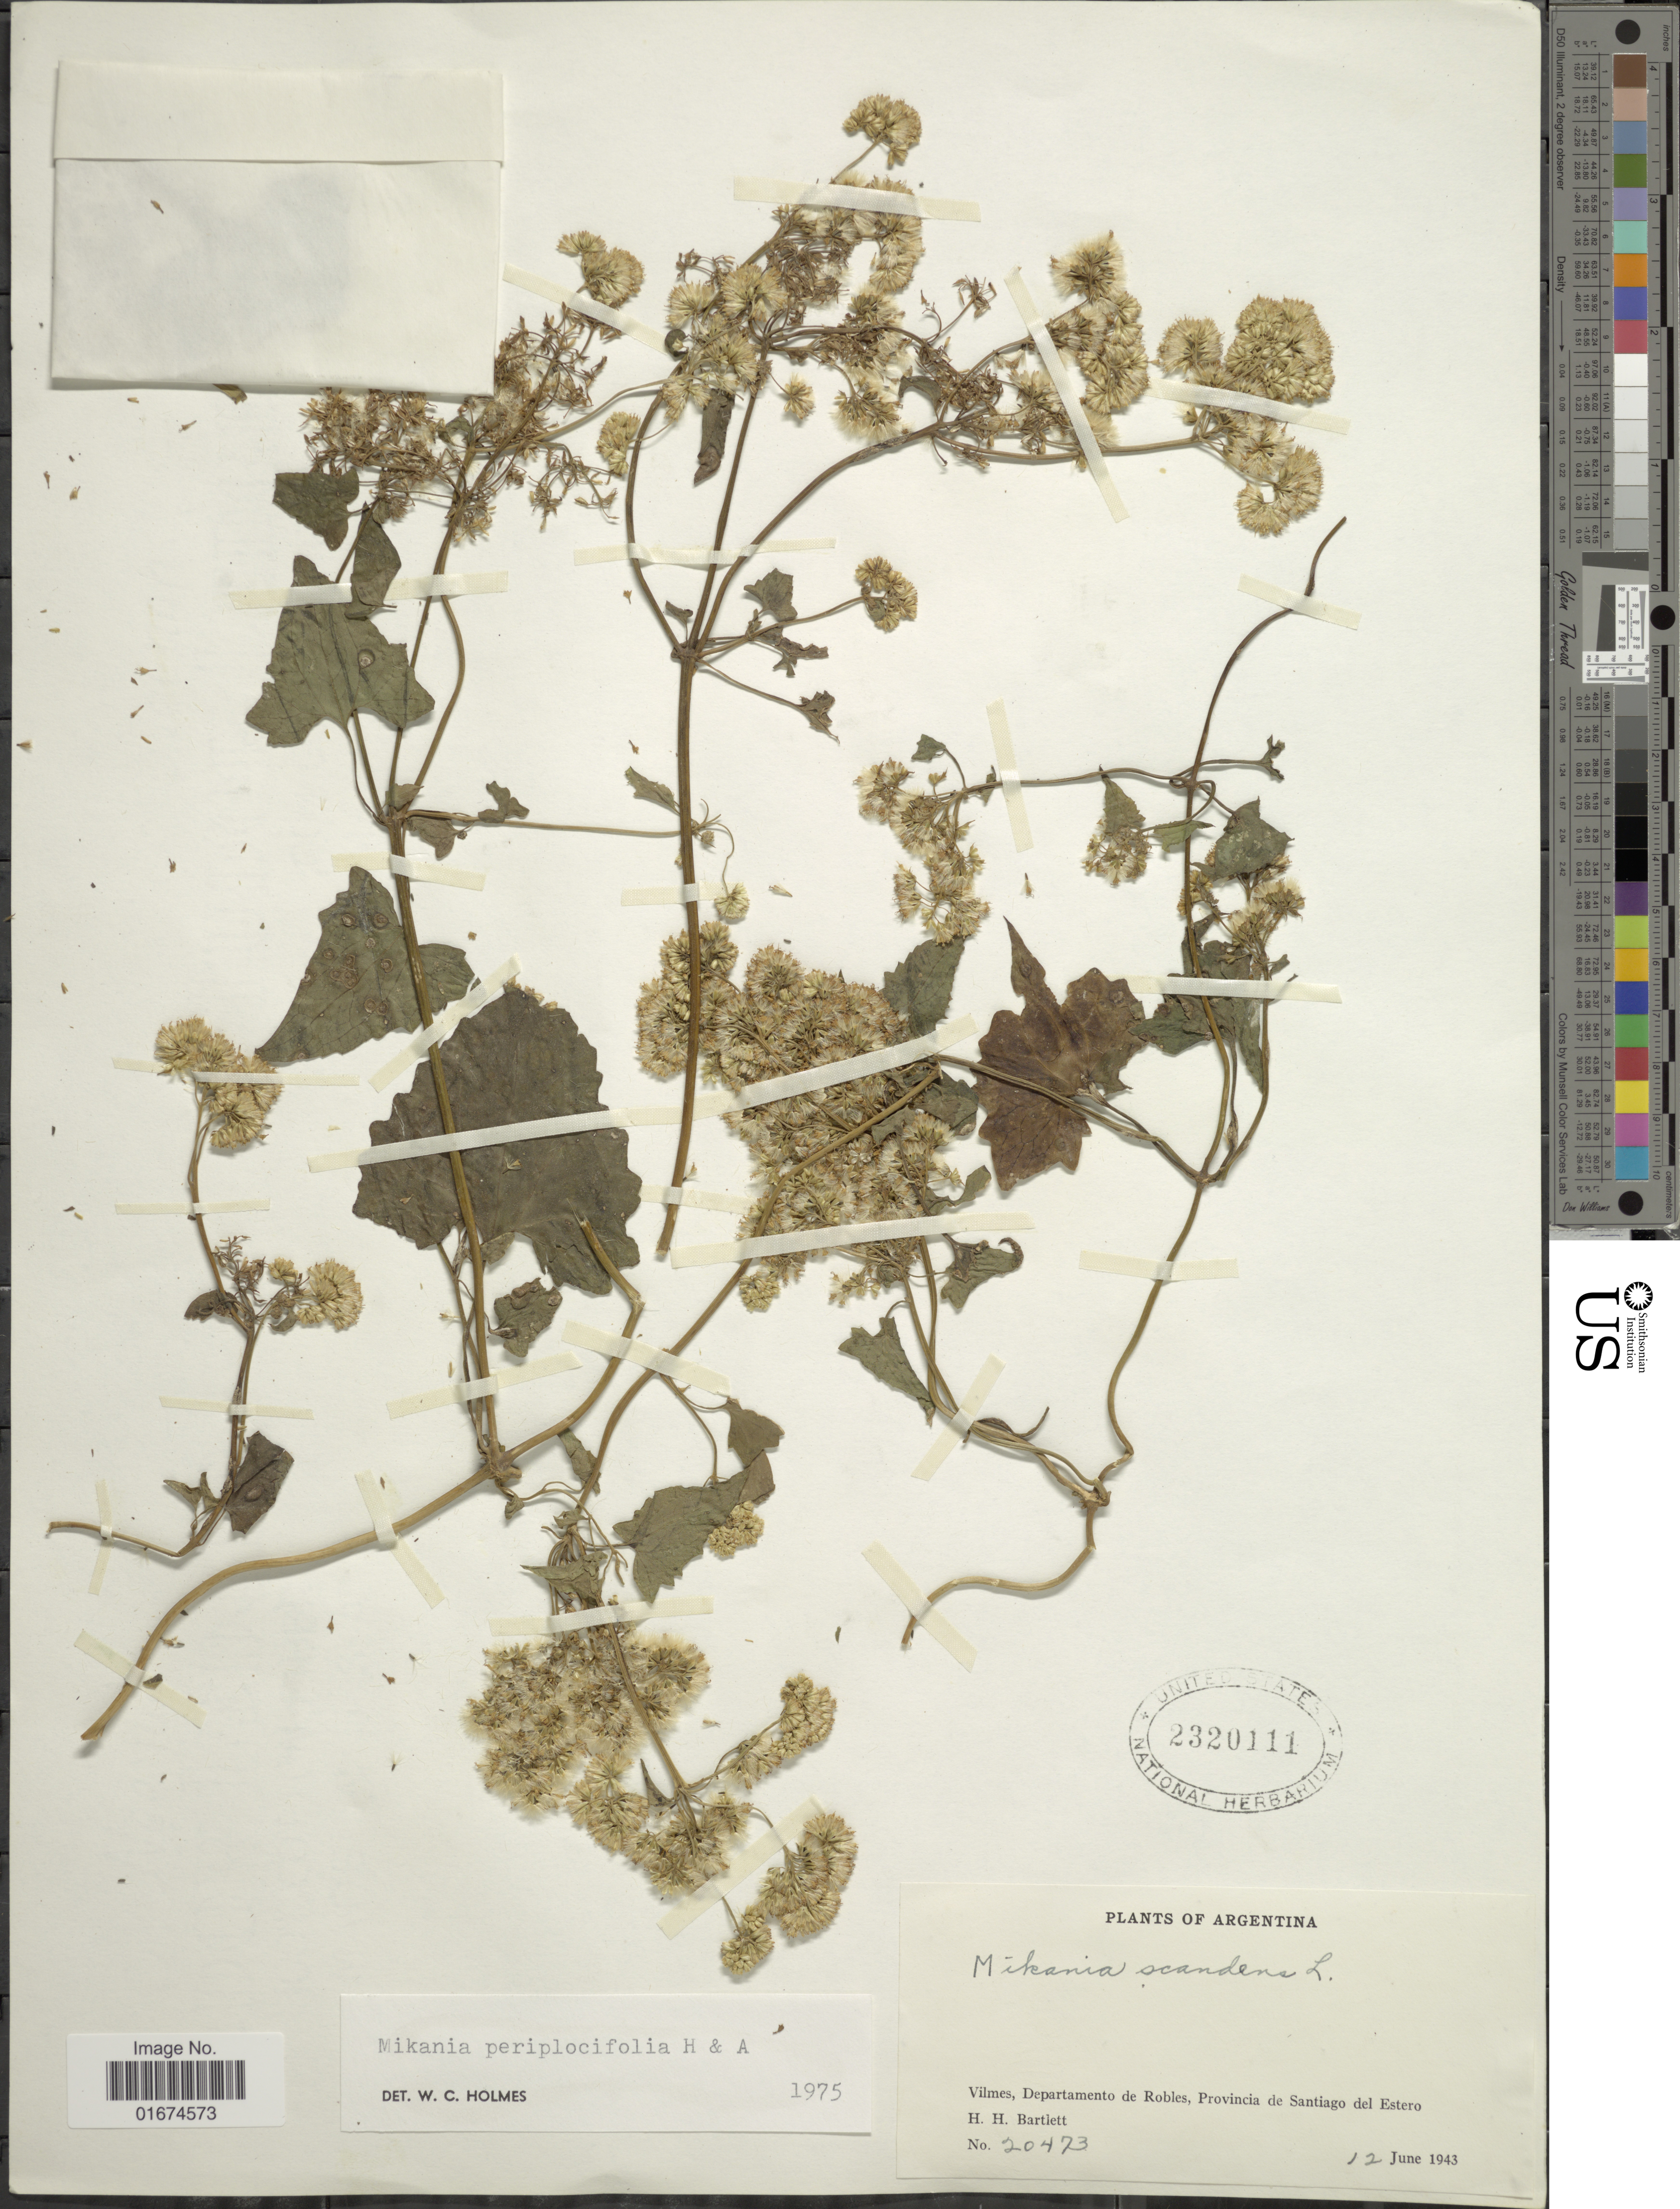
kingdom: Plantae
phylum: Tracheophyta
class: Magnoliopsida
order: Asterales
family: Asteraceae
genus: Mikania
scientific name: Mikania periplocifolia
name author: Hook. & Arn.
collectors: H. H. Bartlett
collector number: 20473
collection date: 1943-06-12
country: Argentina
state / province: Santiago del Estero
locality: Vilmes, Departamento de Robles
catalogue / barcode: US 2320111